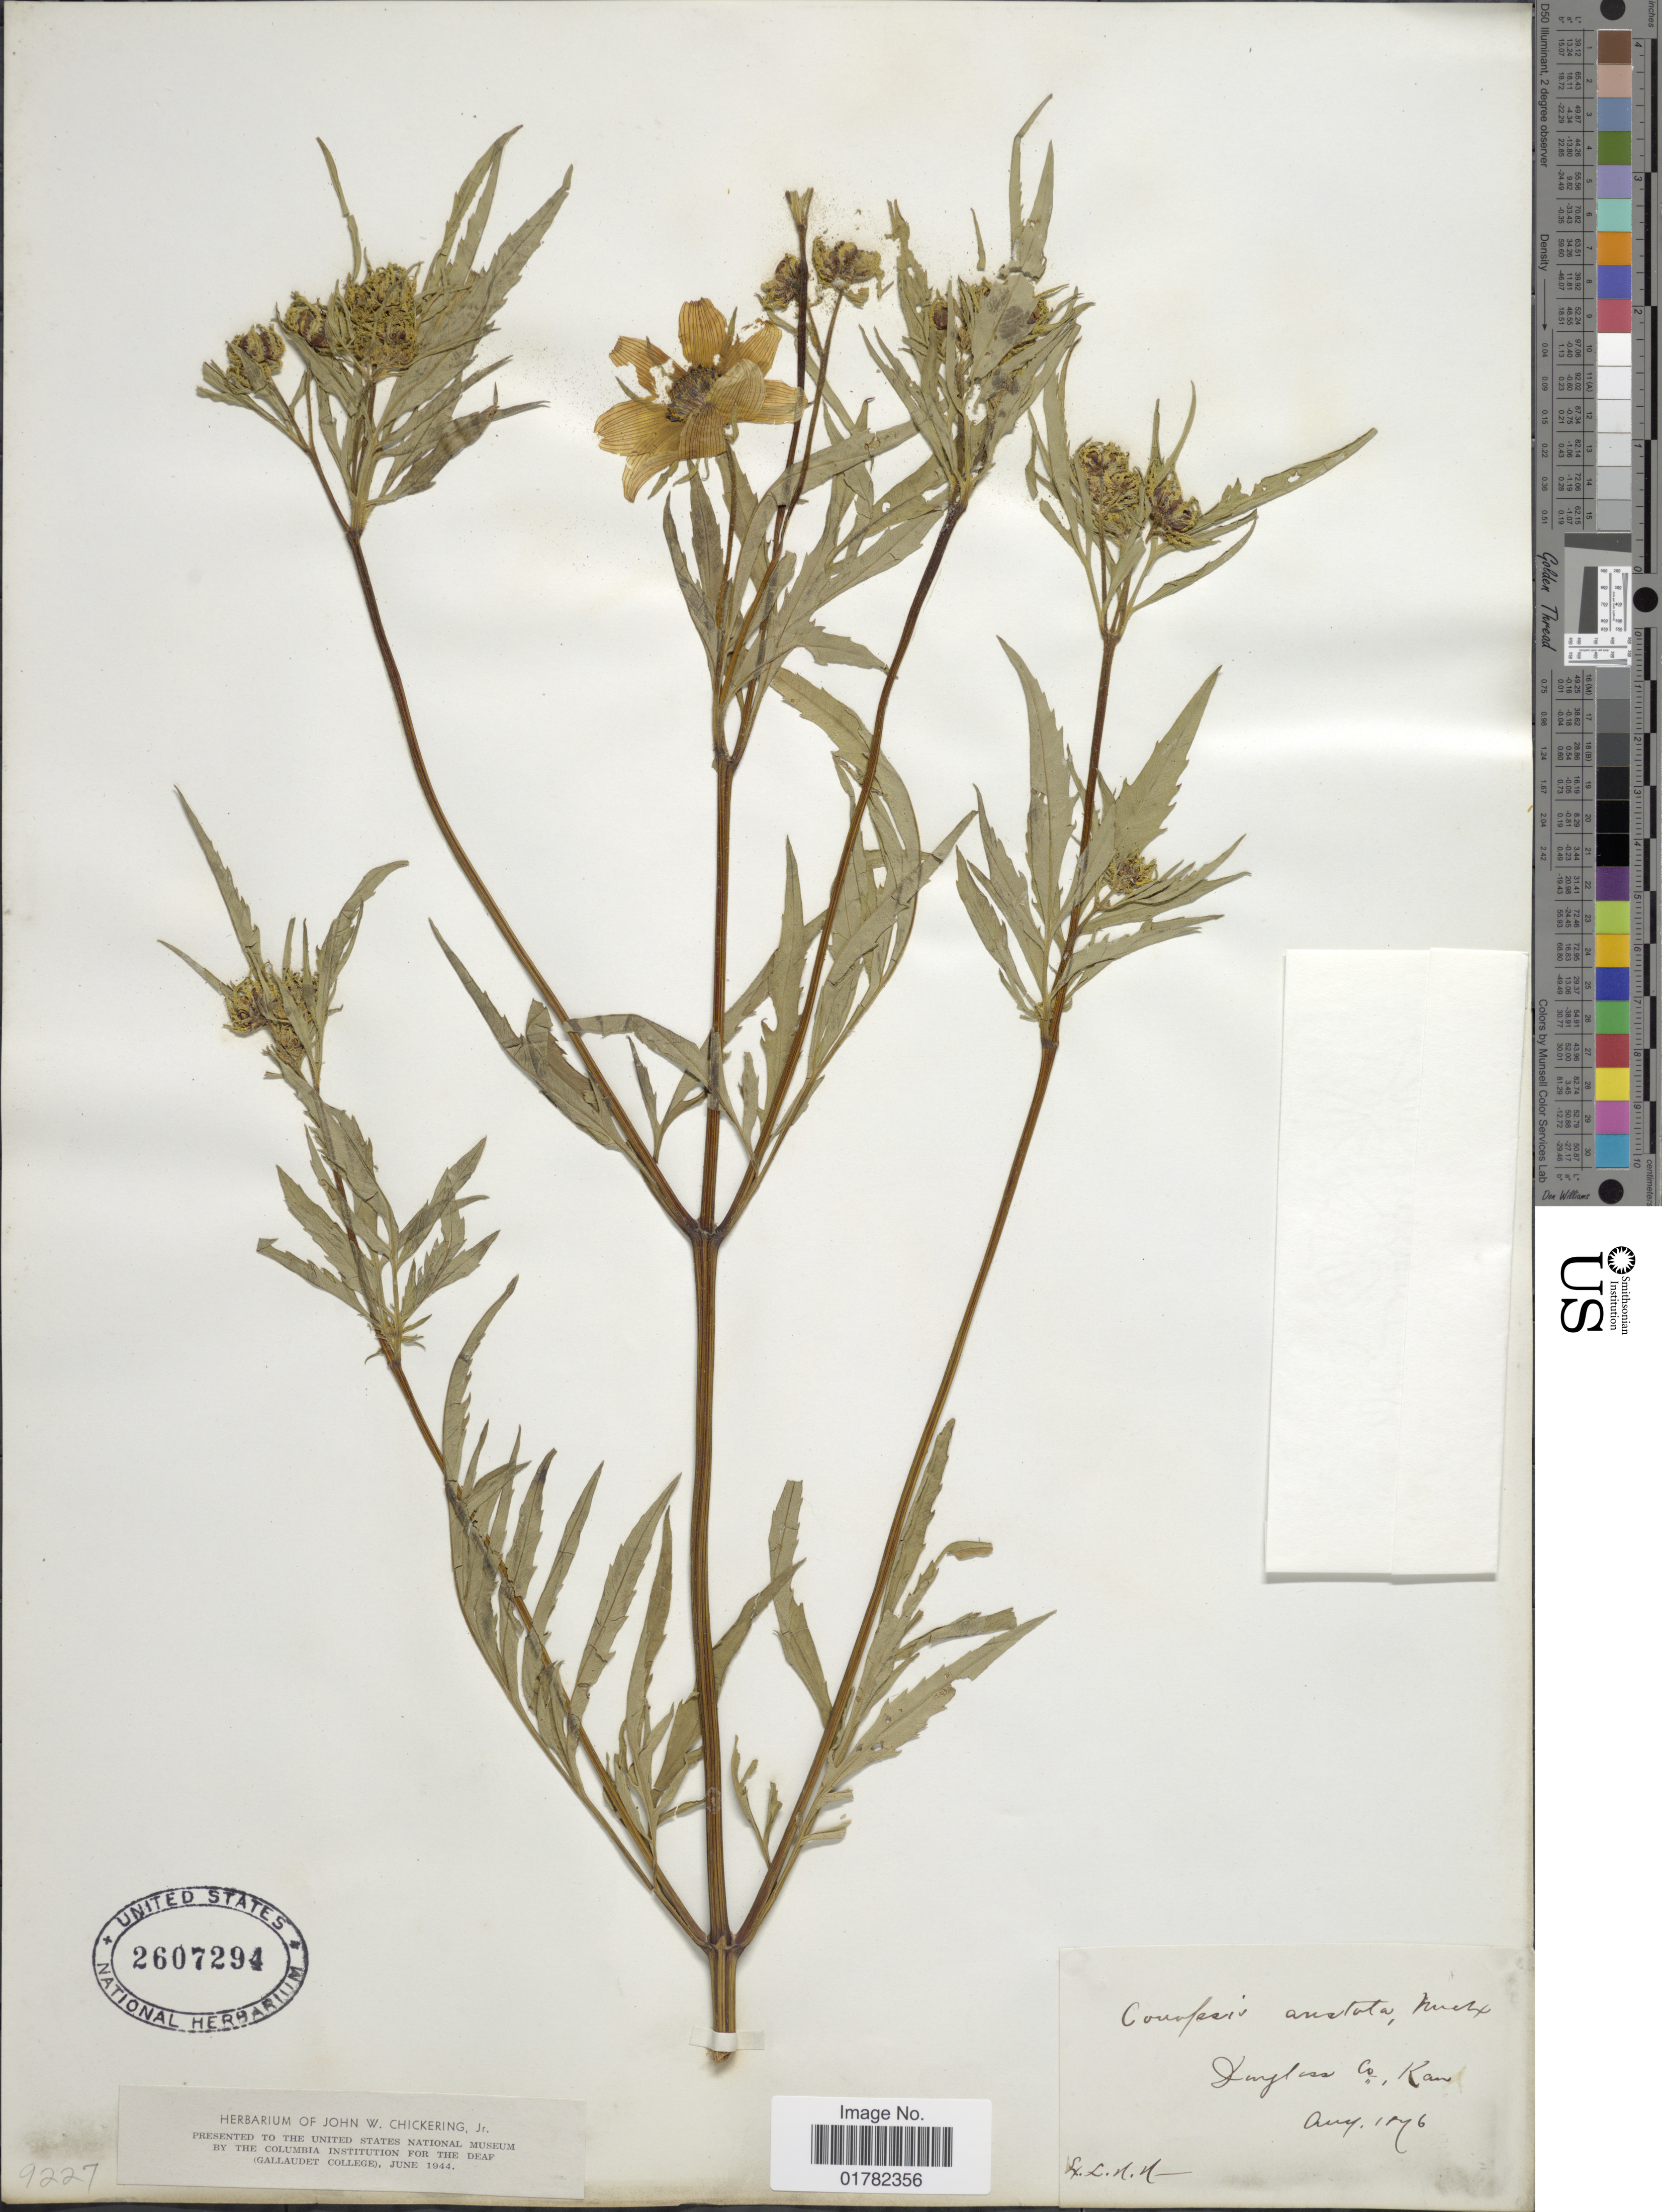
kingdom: Plantae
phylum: Tracheophyta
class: Magnoliopsida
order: Asterales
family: Asteraceae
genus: Coreopsis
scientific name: Coreopsis auriculata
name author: L.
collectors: L. Hoysradt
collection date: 1876-08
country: United States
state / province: Kansas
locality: Douglass Co.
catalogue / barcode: US 2607294